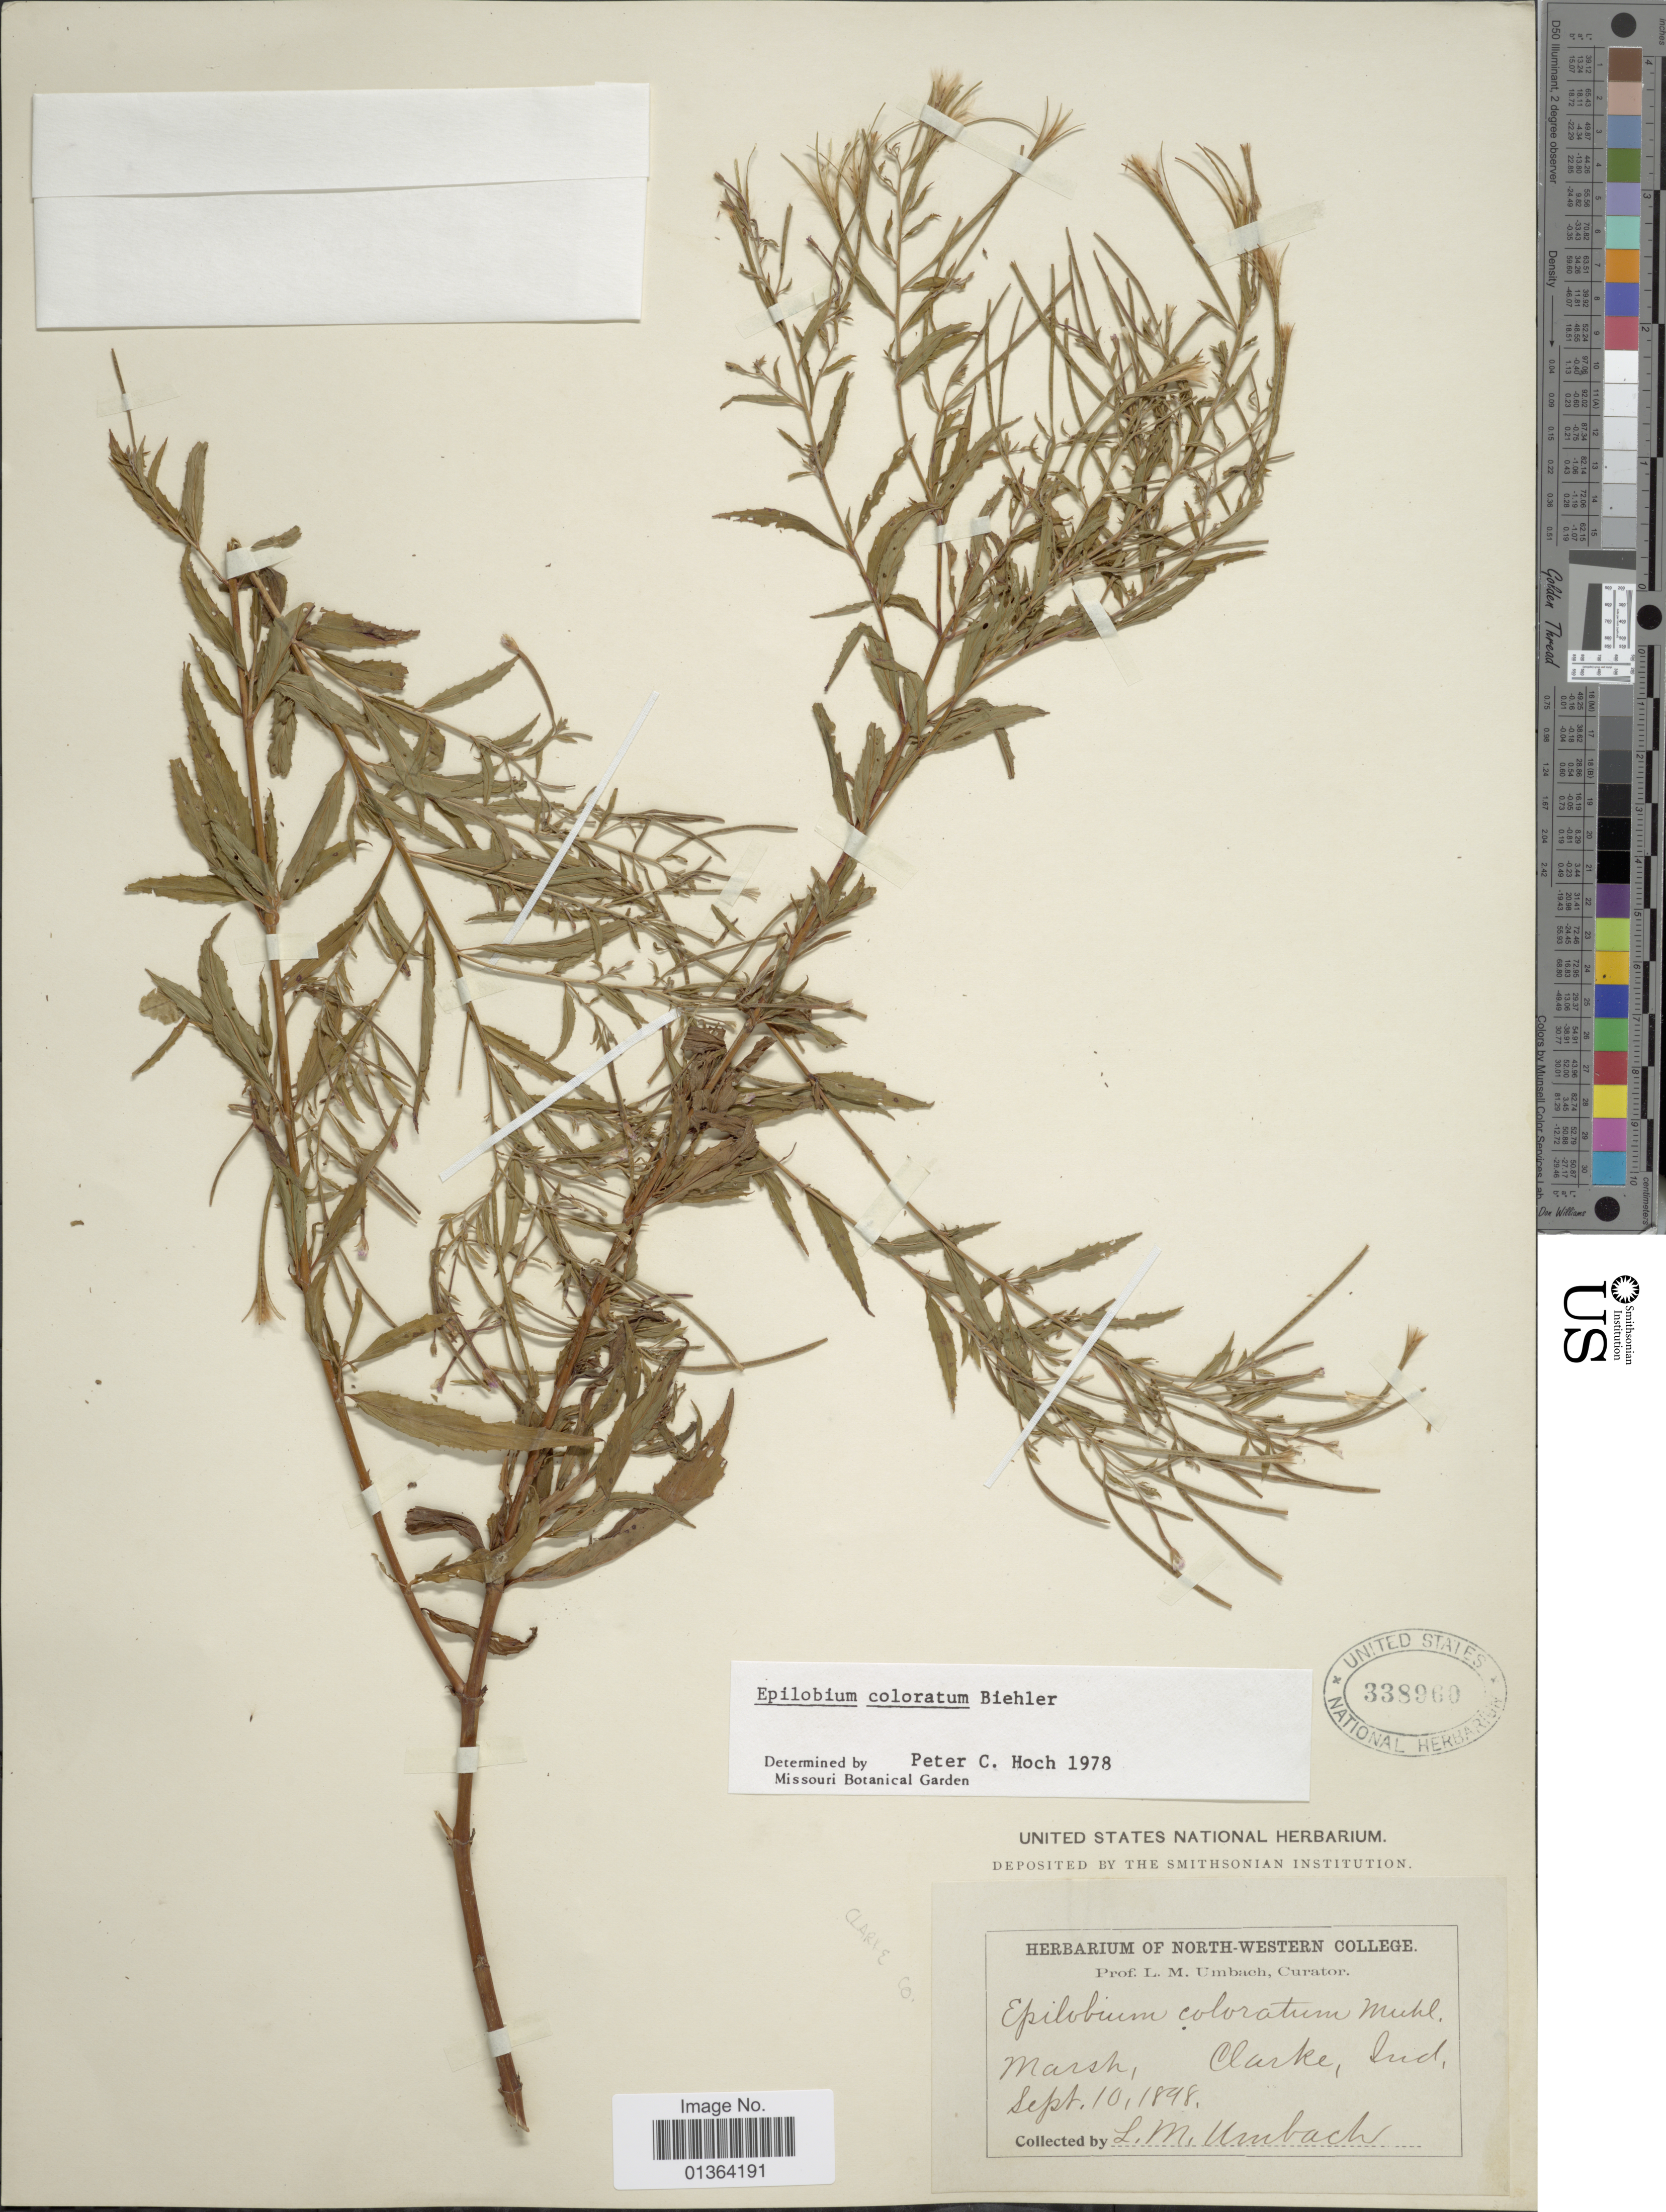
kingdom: Plantae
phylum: Tracheophyta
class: Magnoliopsida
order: Myrtales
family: Onagraceae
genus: Epilobium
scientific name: Epilobium coloratum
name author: Biehler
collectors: L. M. Umbach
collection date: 1898-09-10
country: United States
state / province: Indiana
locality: Marsh, Clarke.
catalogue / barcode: US 338960